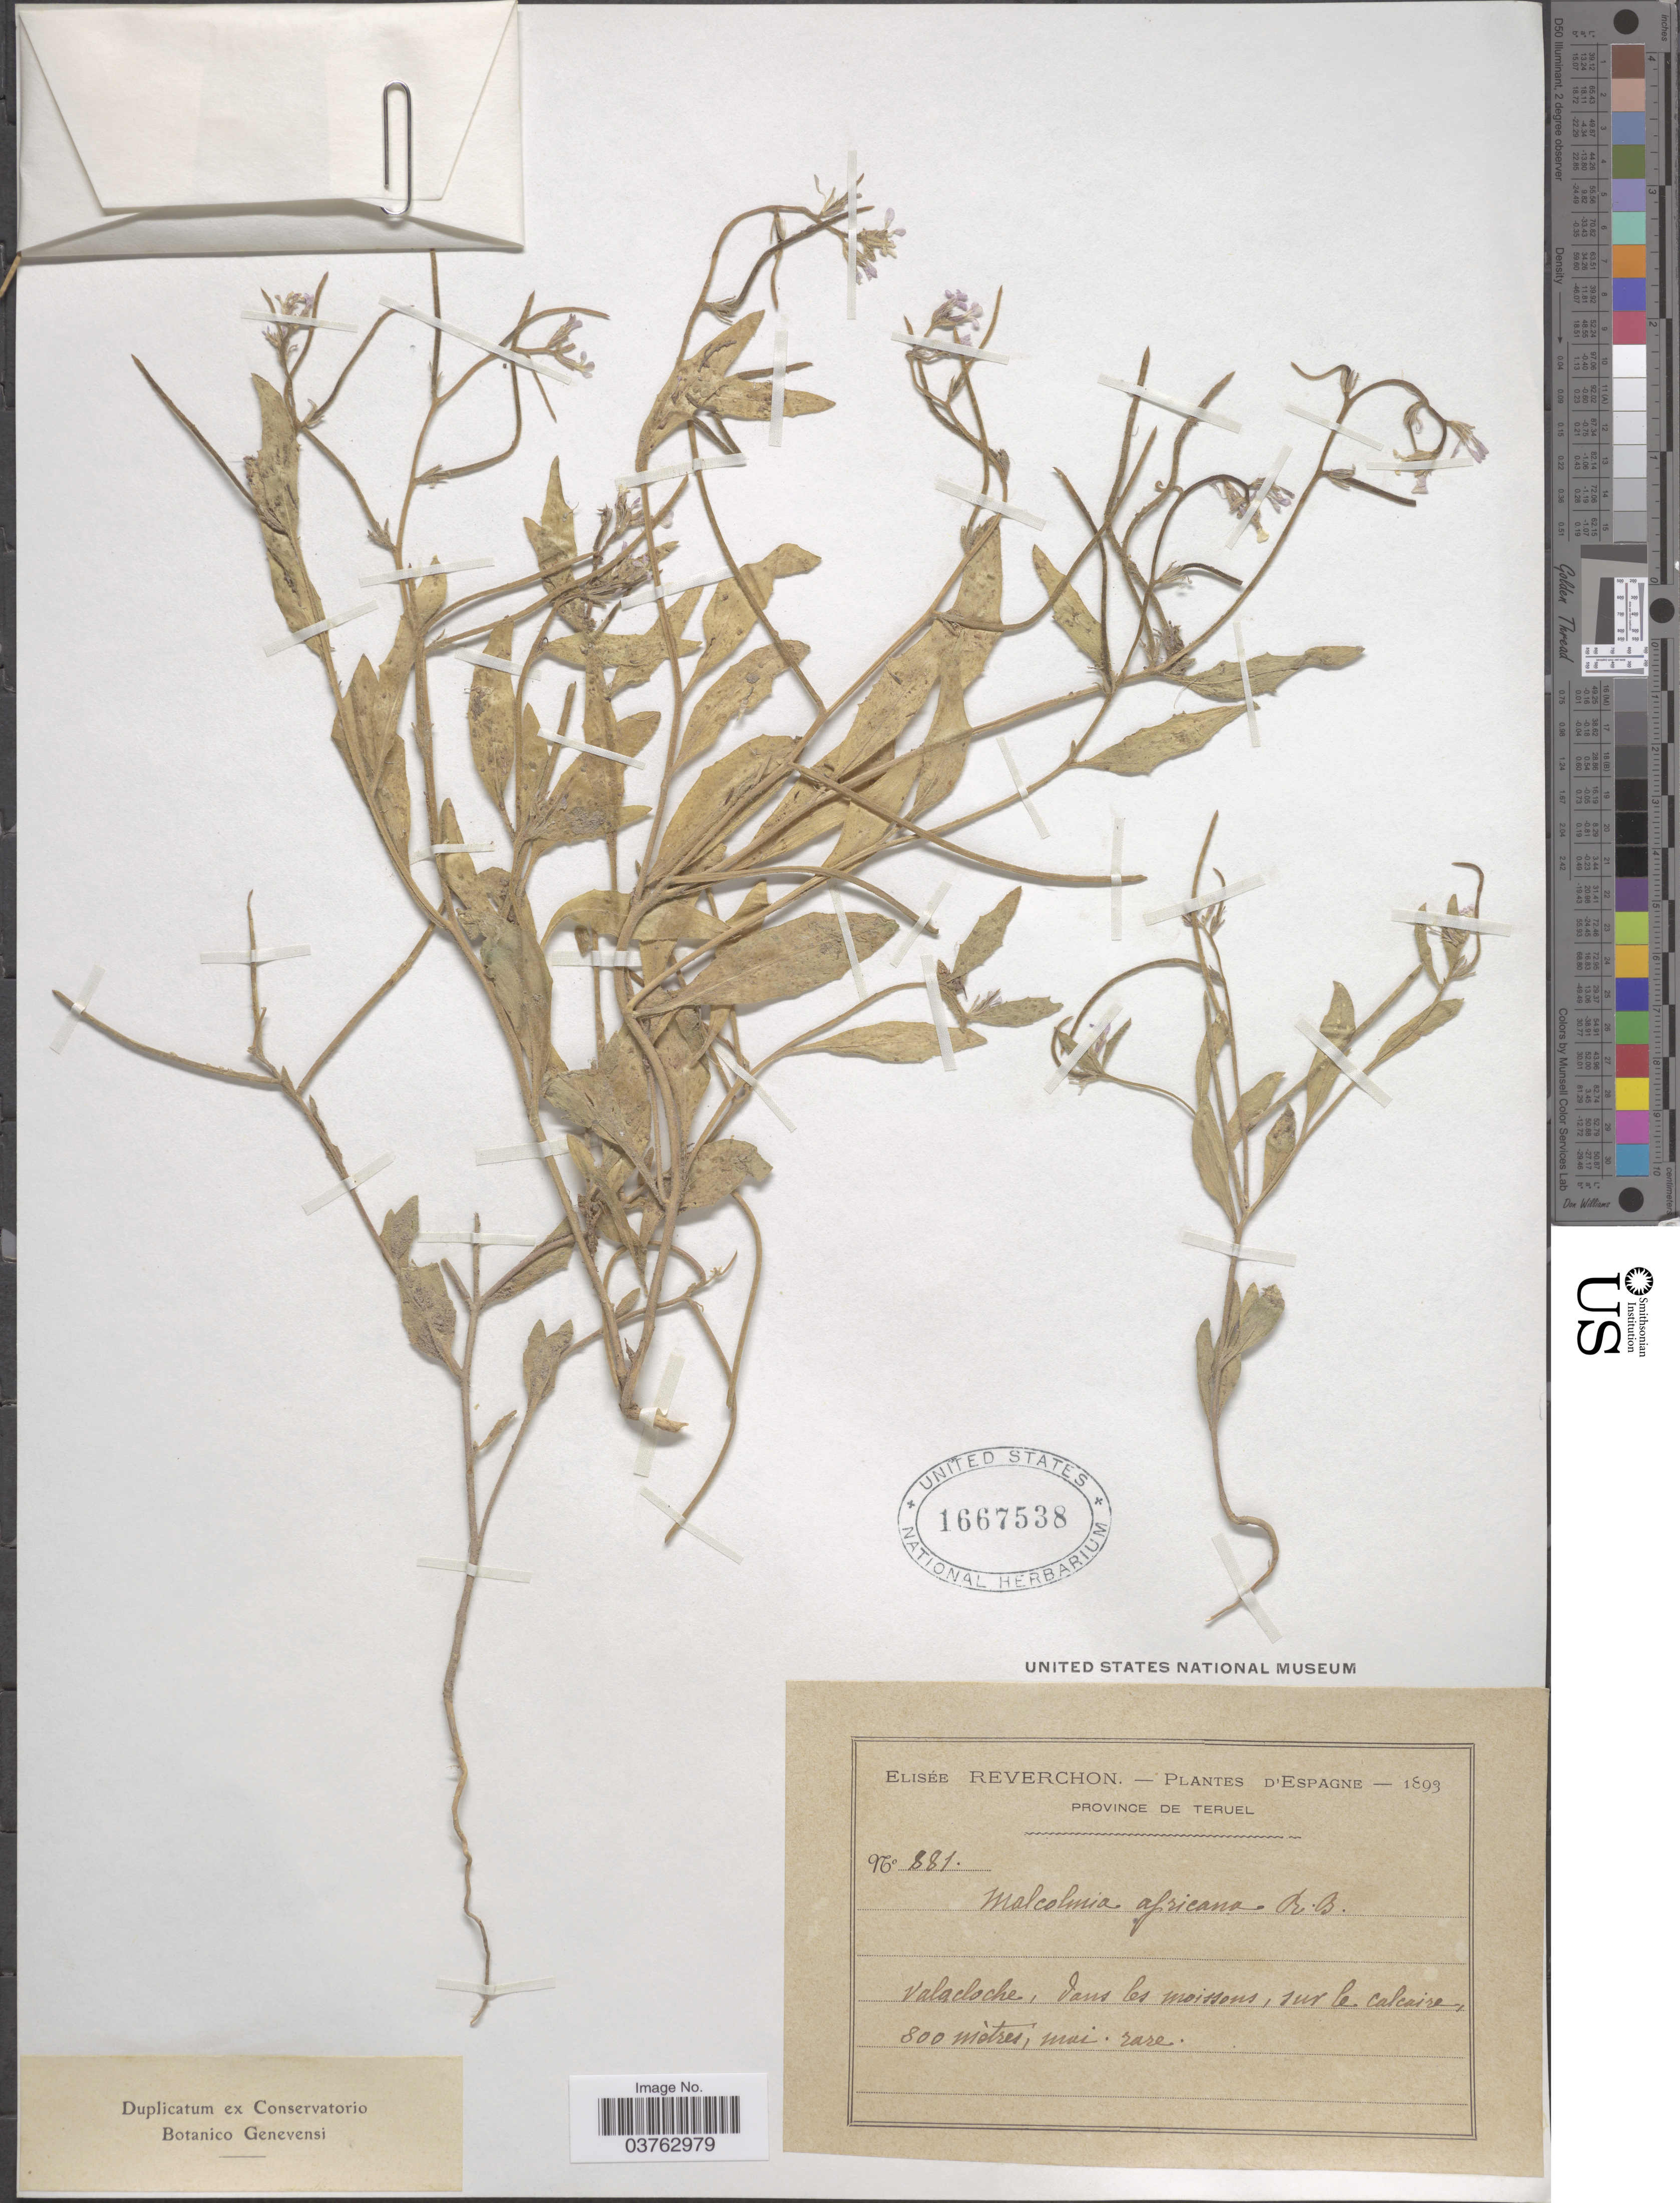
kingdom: Plantae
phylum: Tracheophyta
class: Magnoliopsida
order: Brassicales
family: Brassicaceae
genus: Malcolmia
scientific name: Malcolmia africana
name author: (L.) W.T. Aiton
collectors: E. Reverchon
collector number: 881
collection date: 1893-05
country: Spain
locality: Espagne. Province de Teruel. Valacloche.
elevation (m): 800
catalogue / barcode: US 1667538